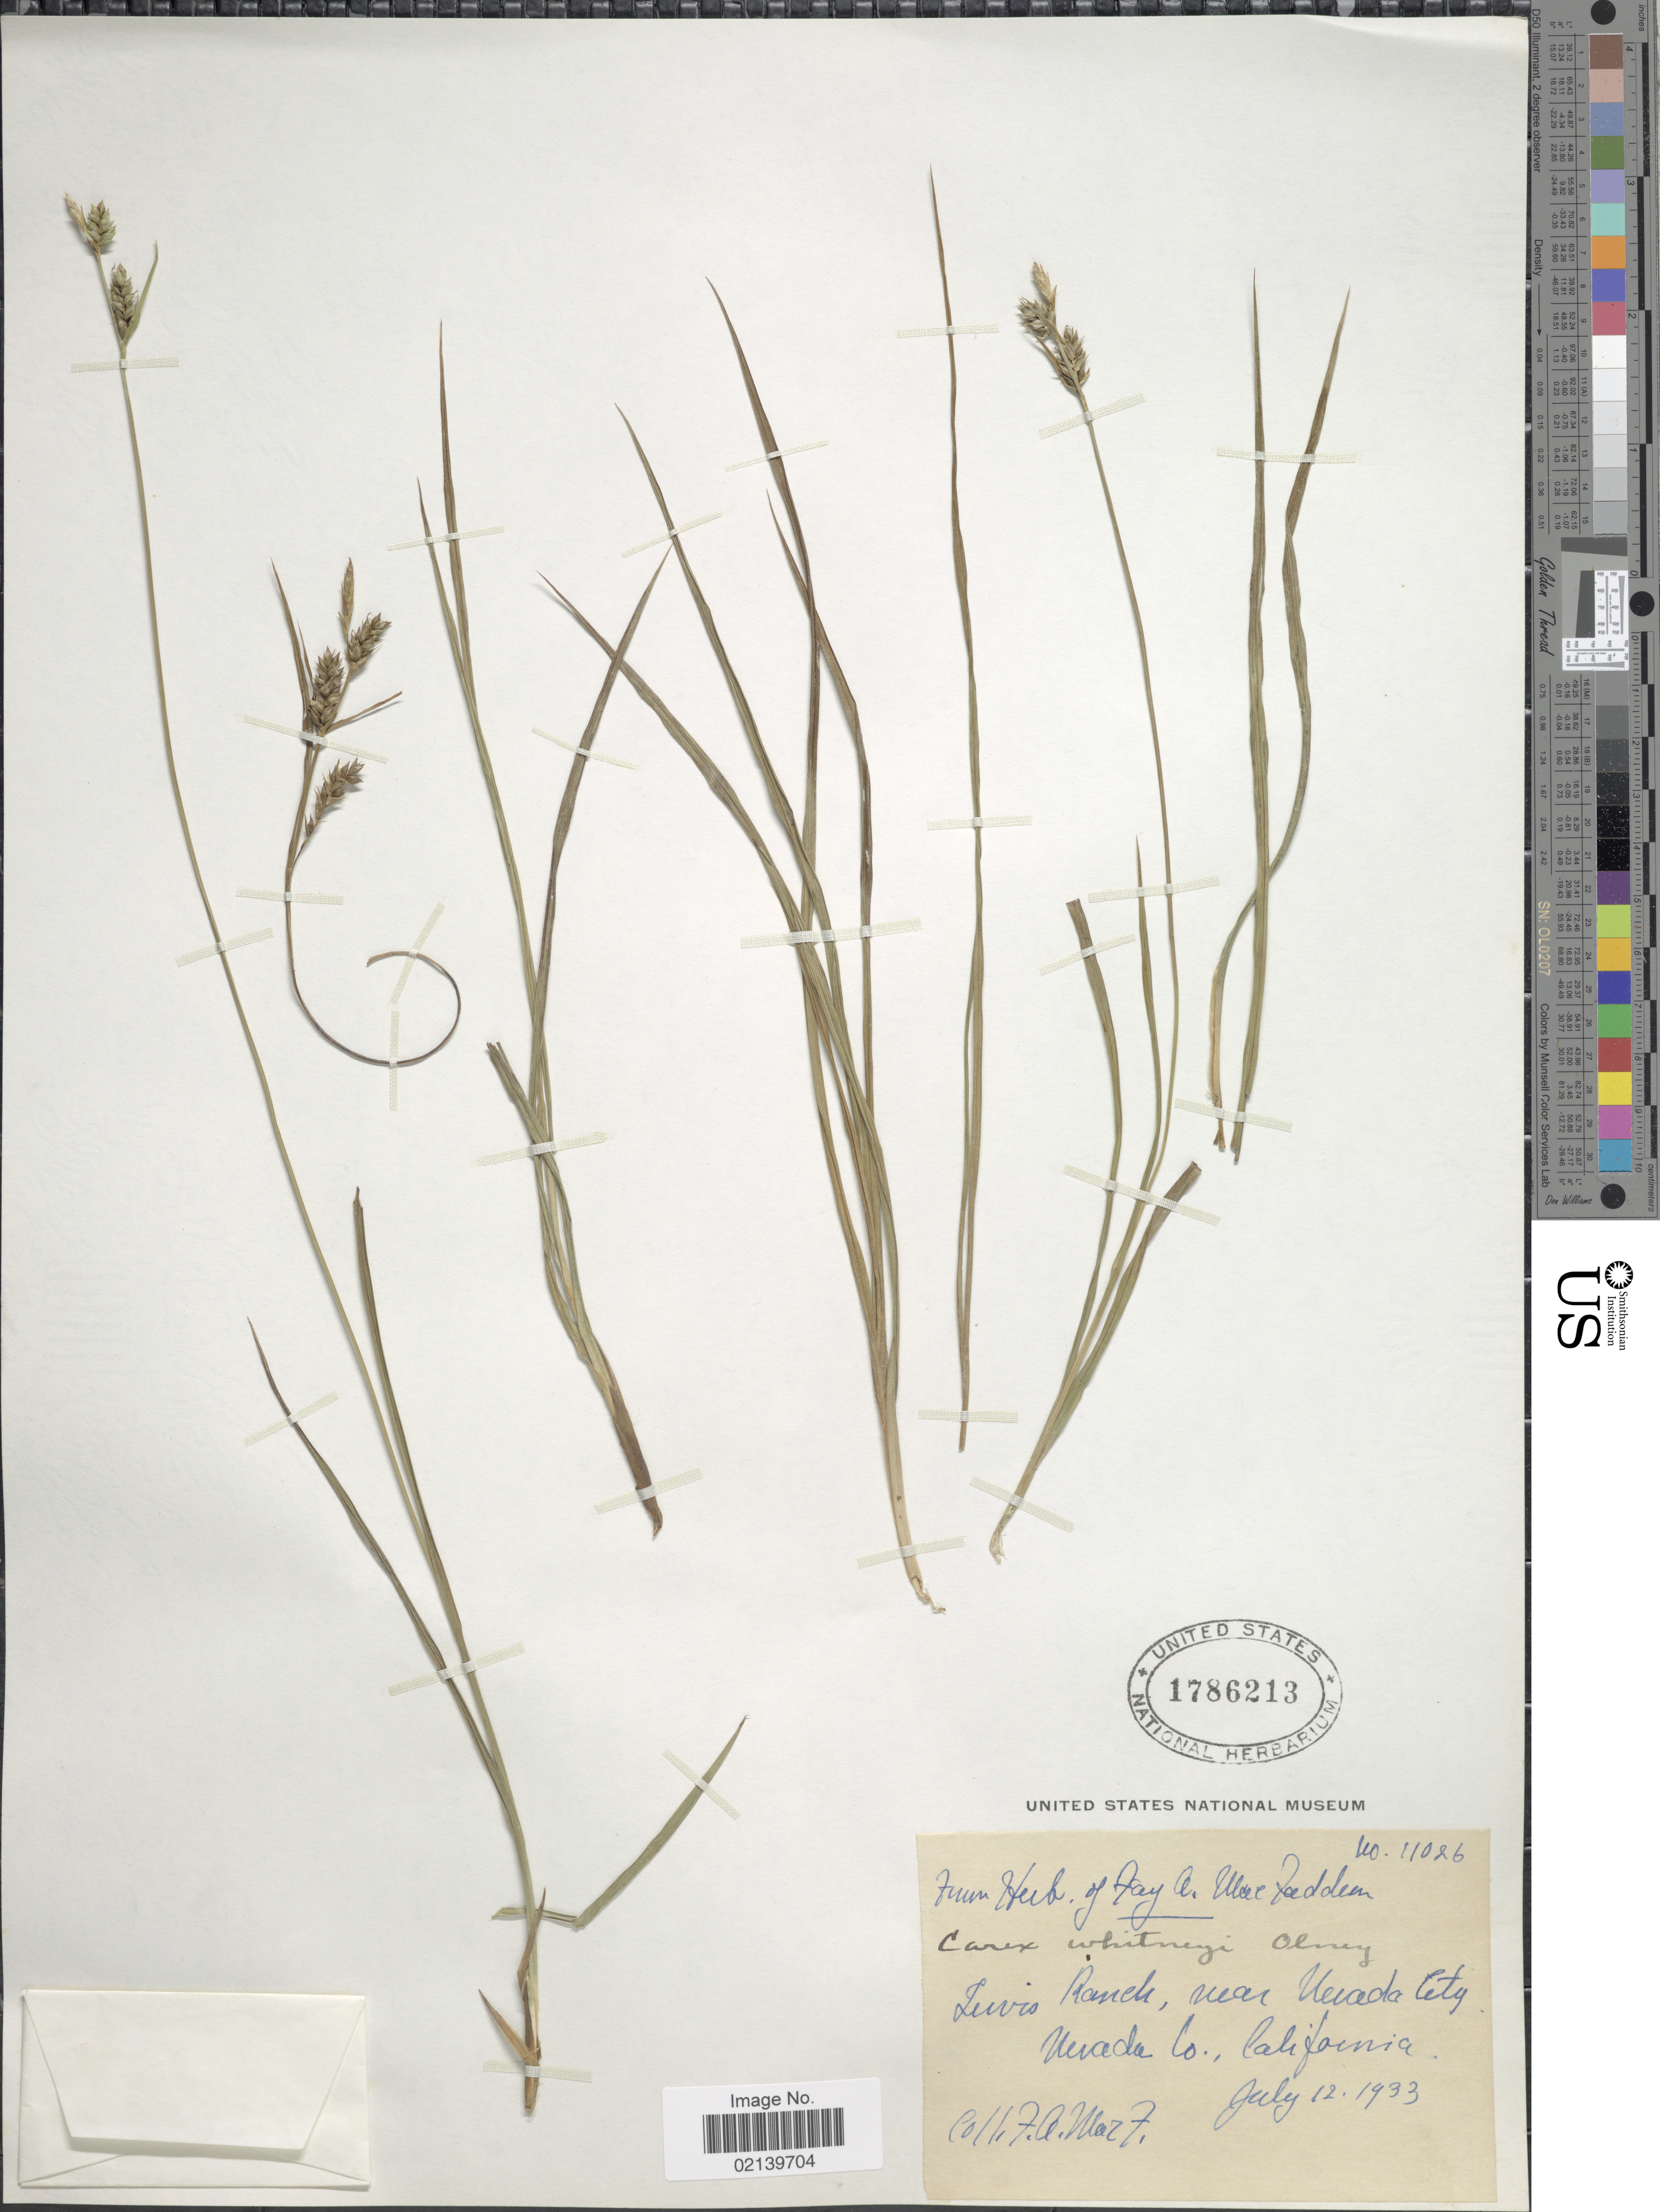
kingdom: Plantae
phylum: Tracheophyta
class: Liliopsida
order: Poales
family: Cyperaceae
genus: Carex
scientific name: Carex whitneyi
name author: Olney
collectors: F. MacFadden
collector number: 11026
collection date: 1933-07-12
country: United States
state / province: California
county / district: Nevada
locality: Levis Ranch, near Nevada City, Nevada Co.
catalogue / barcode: US 1786213